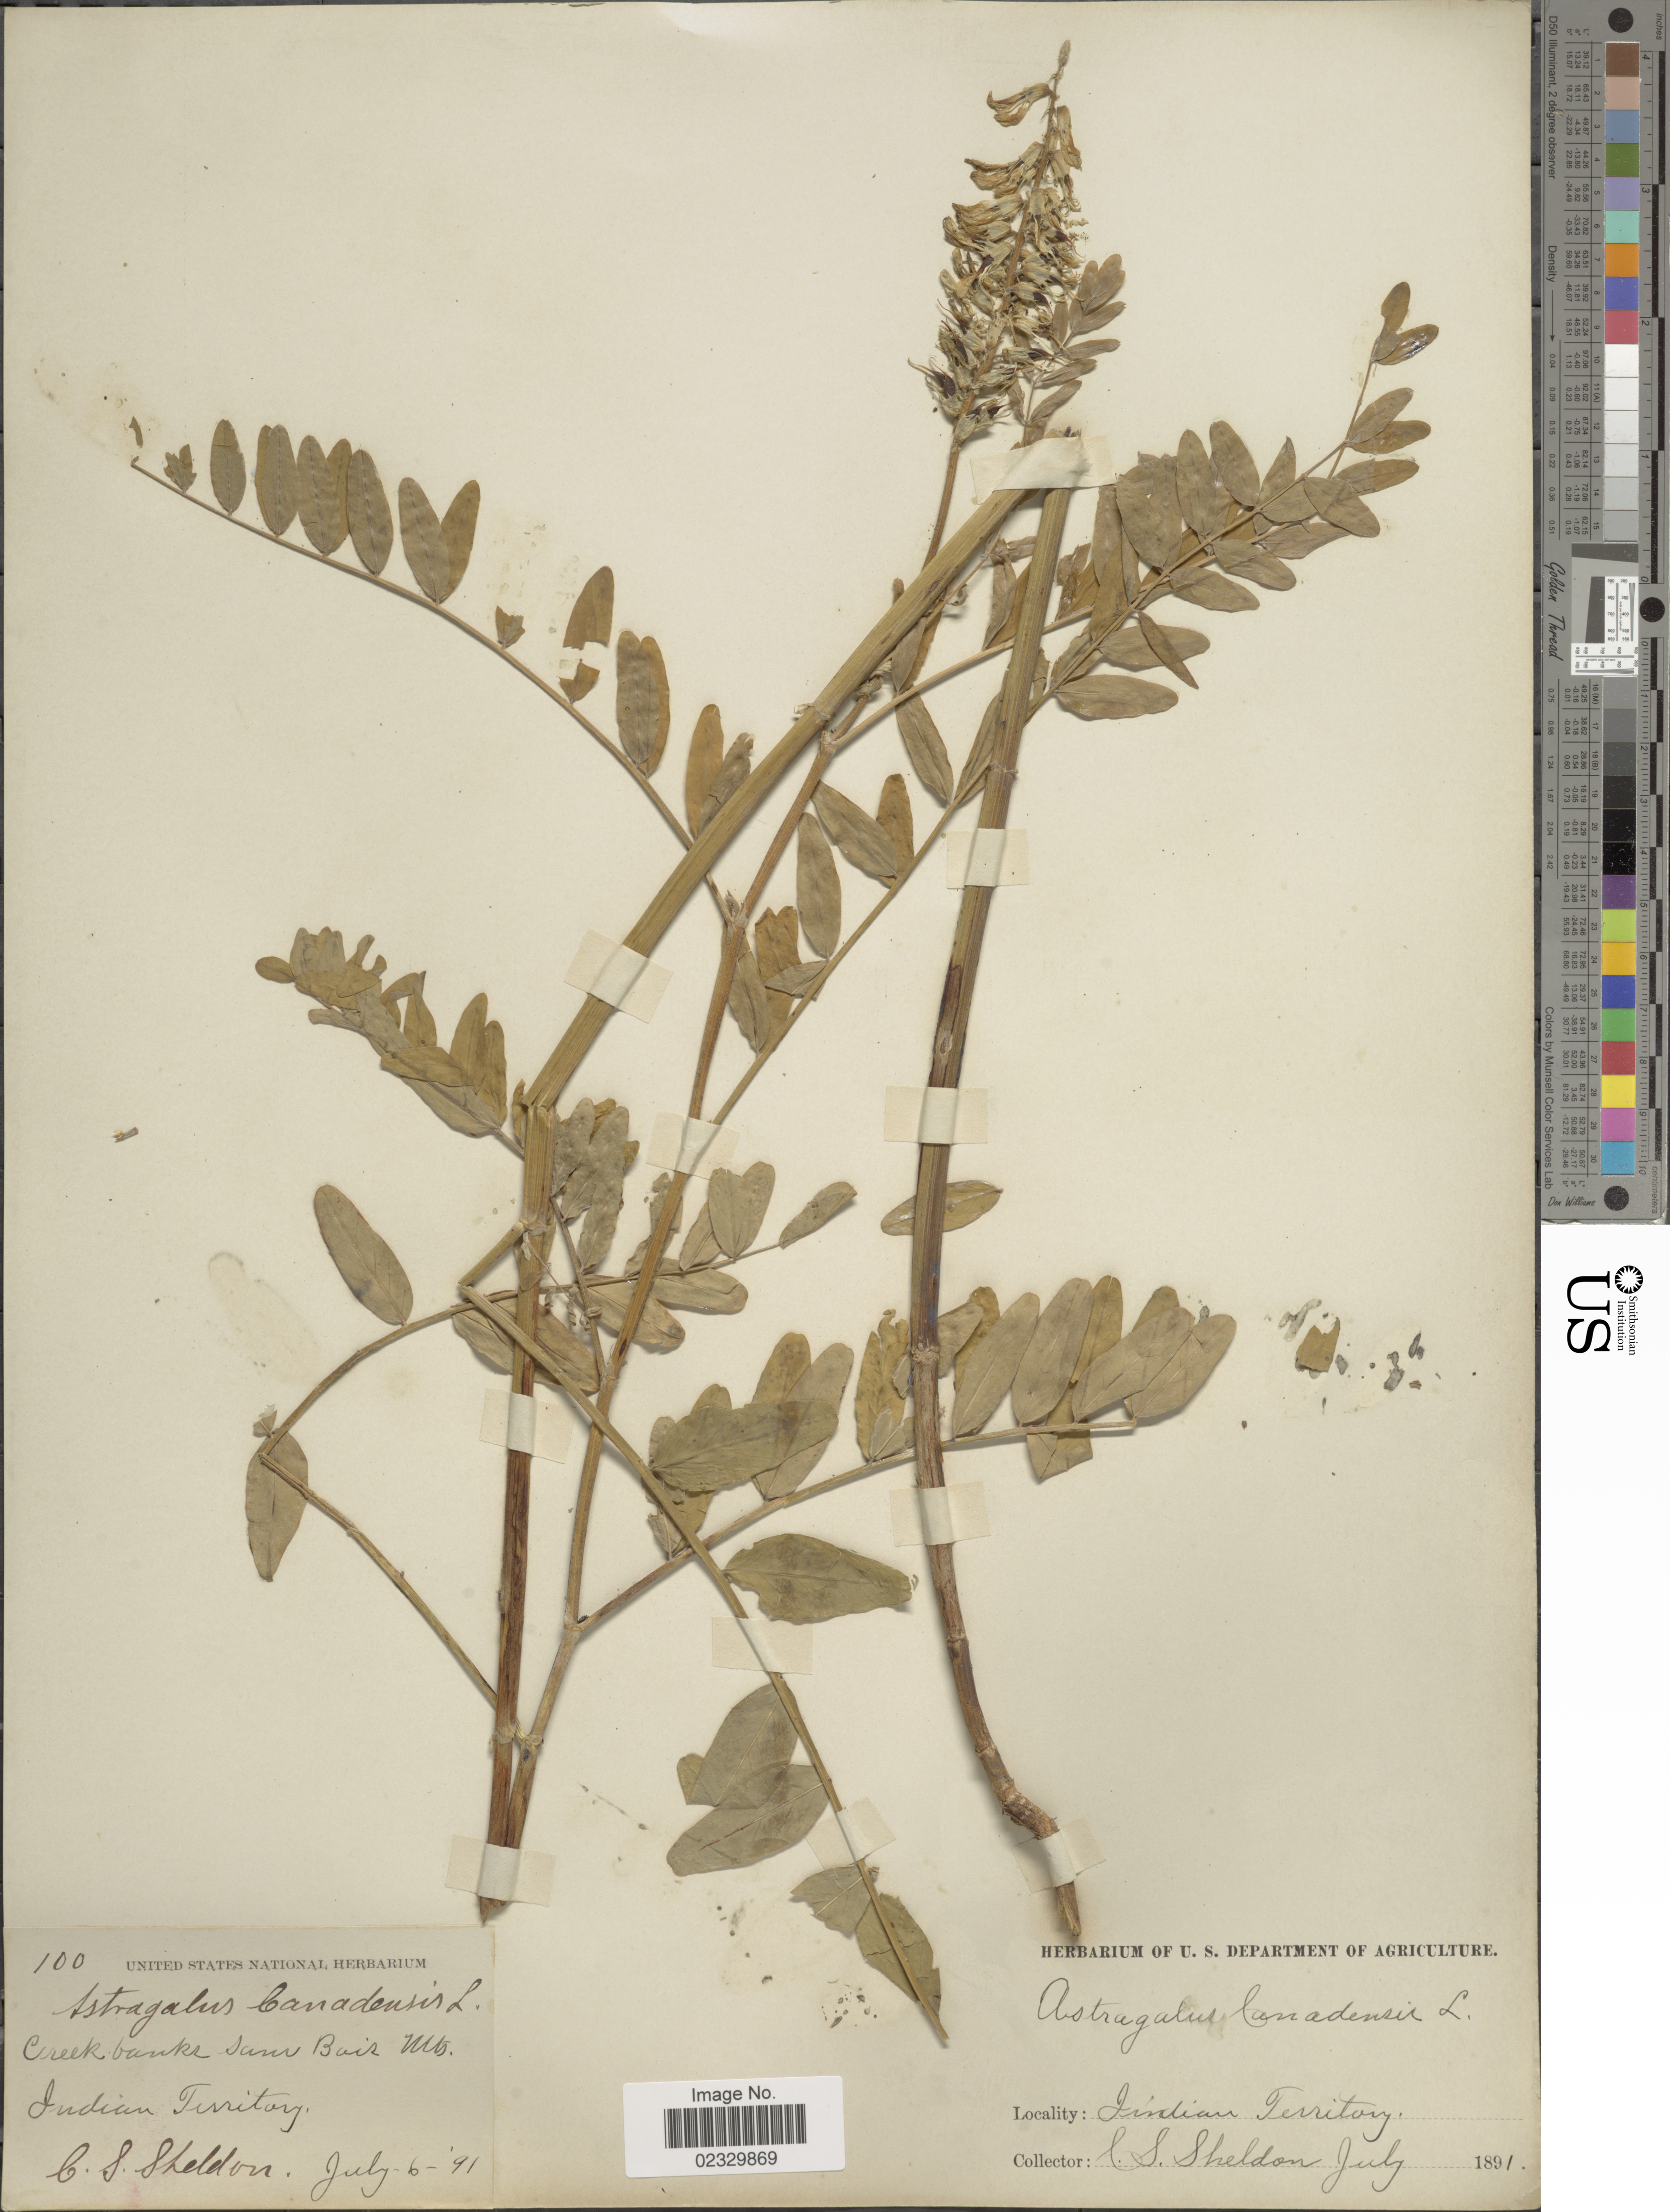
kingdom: Plantae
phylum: Tracheophyta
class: Magnoliopsida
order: Fabales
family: Fabaceae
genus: Astragalus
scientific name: Astragalus canadensis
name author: L.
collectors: C. S. Sheldon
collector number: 100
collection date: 1891-07-06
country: United States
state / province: Oklahoma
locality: Creek banks Sans Bois Mts. Indian Territory